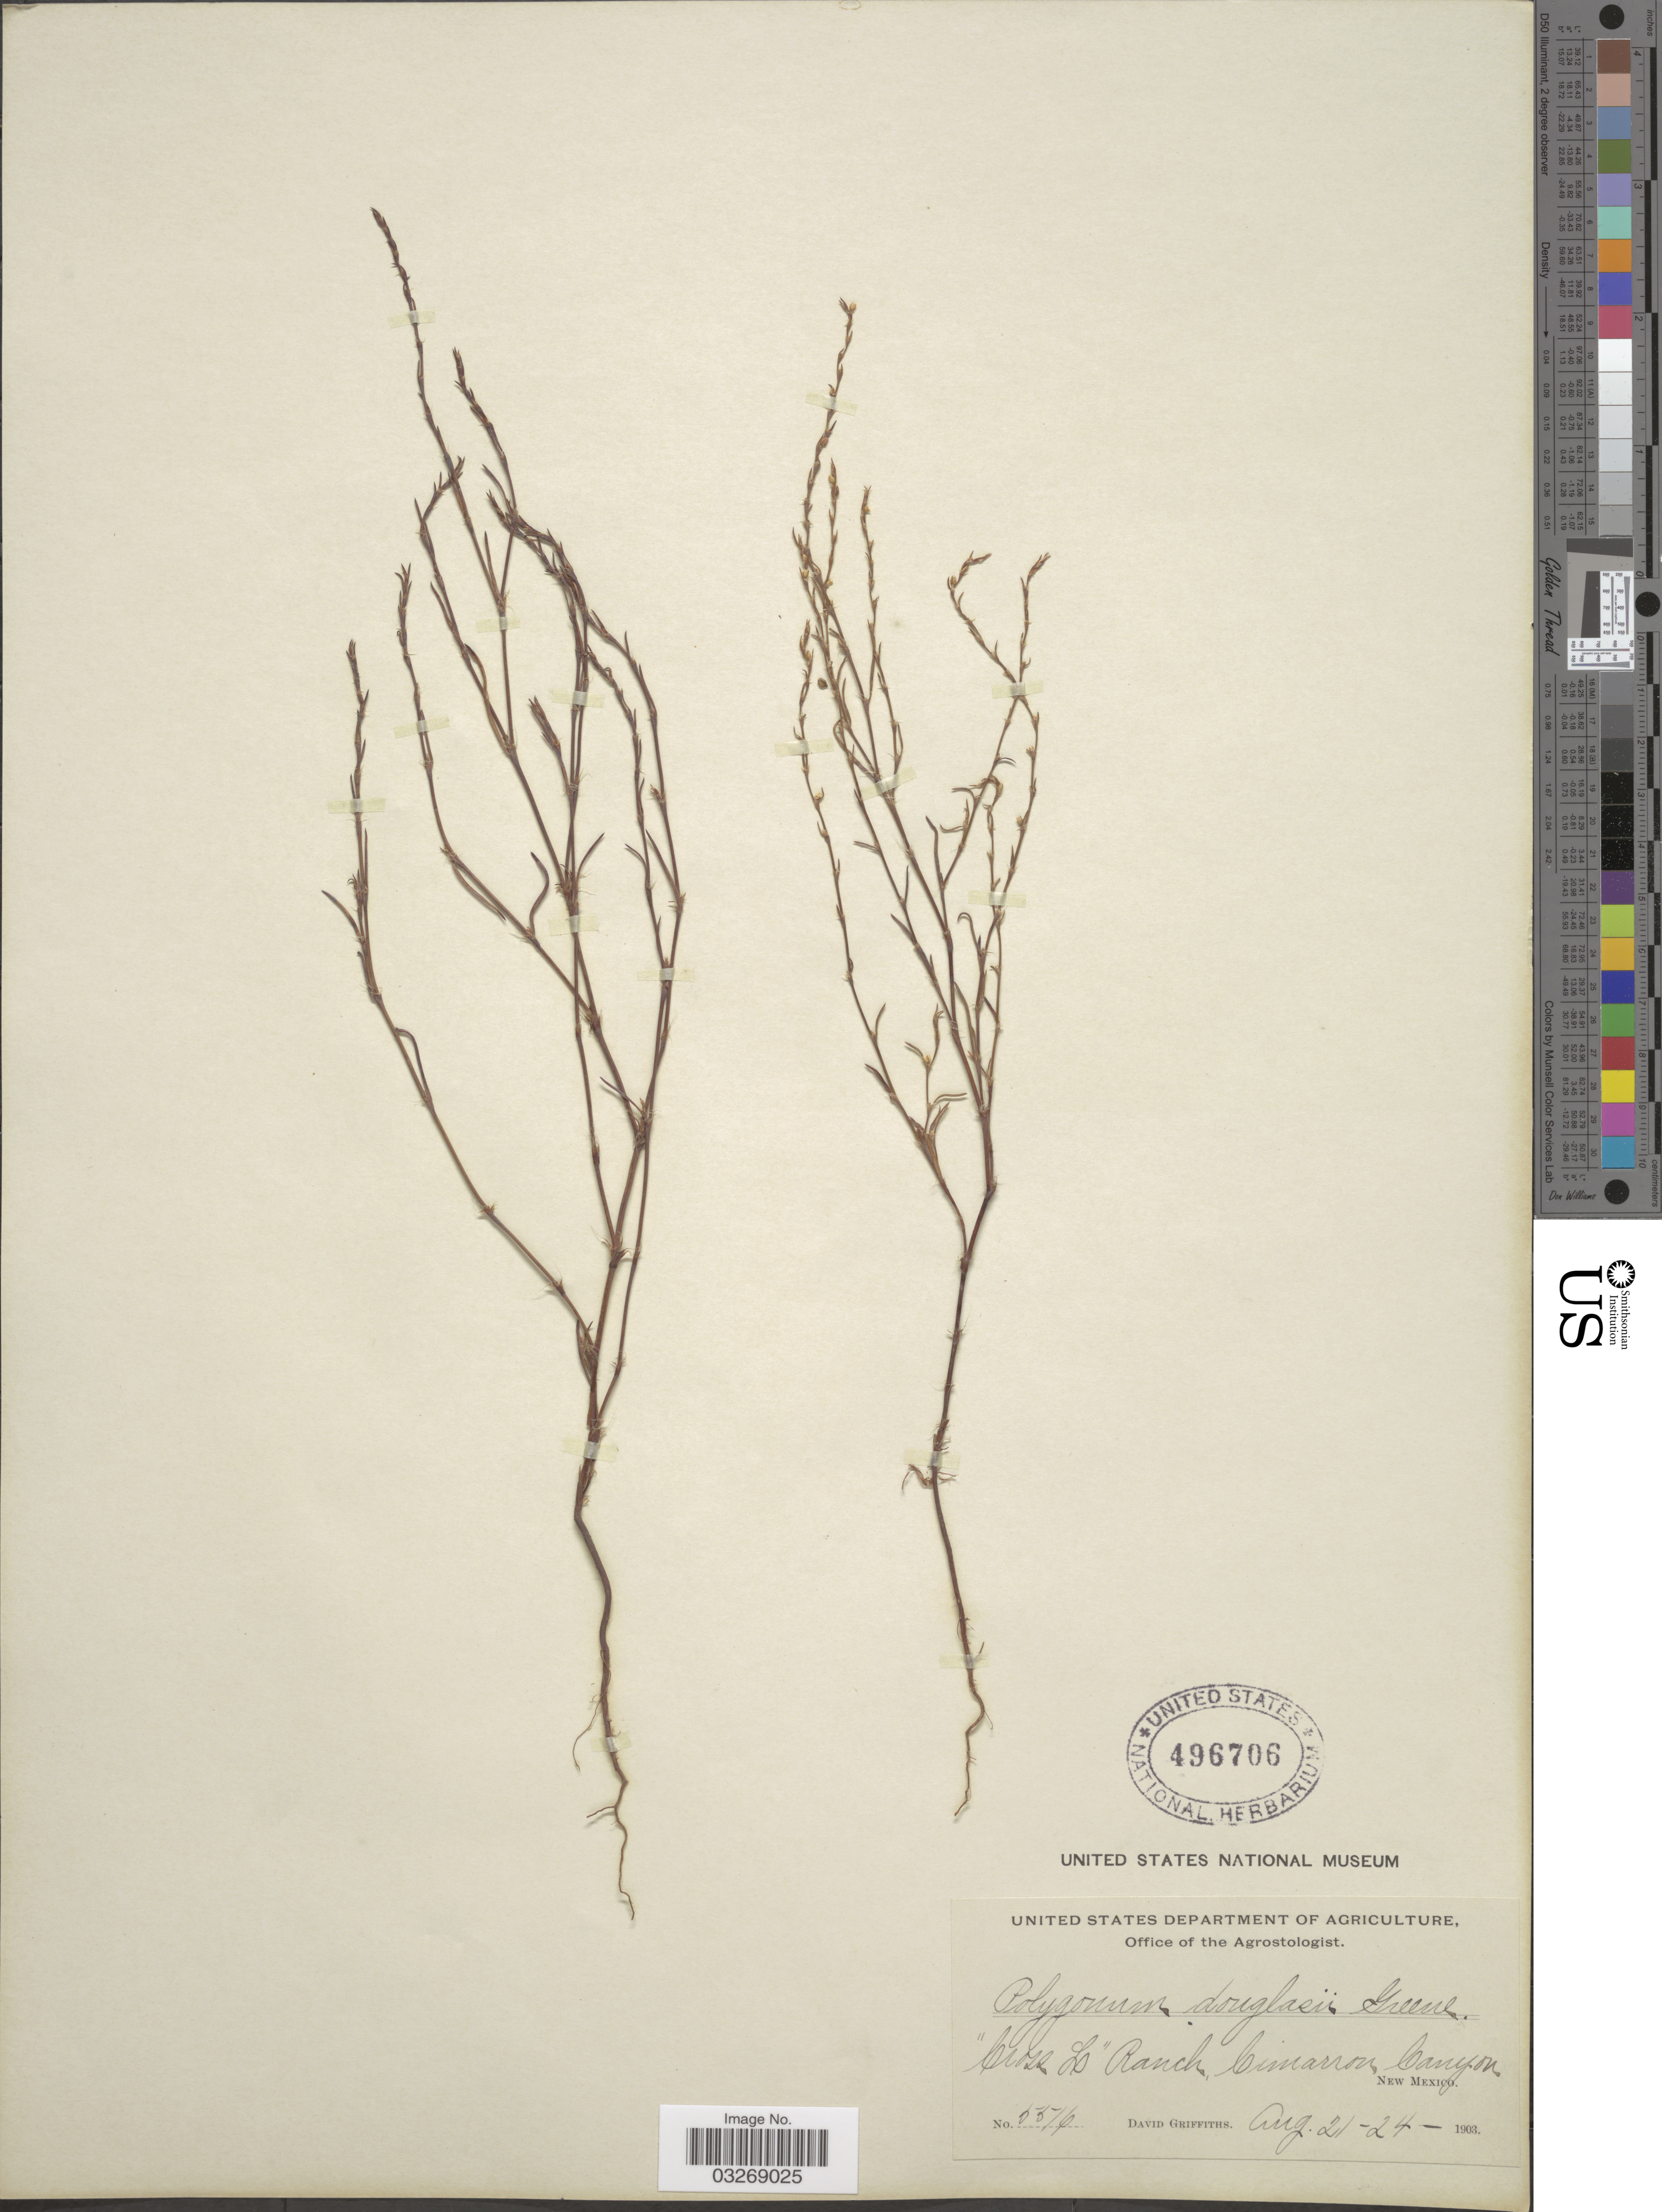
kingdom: Plantae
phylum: Tracheophyta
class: Magnoliopsida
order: Caryophyllales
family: Polygonaceae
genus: Polygonum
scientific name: Polygonum douglasii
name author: Greene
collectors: D. Griffiths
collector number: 5514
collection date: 1903-08-21/1903-08-24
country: United States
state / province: New Mexico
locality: Cross L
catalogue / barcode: US 496706